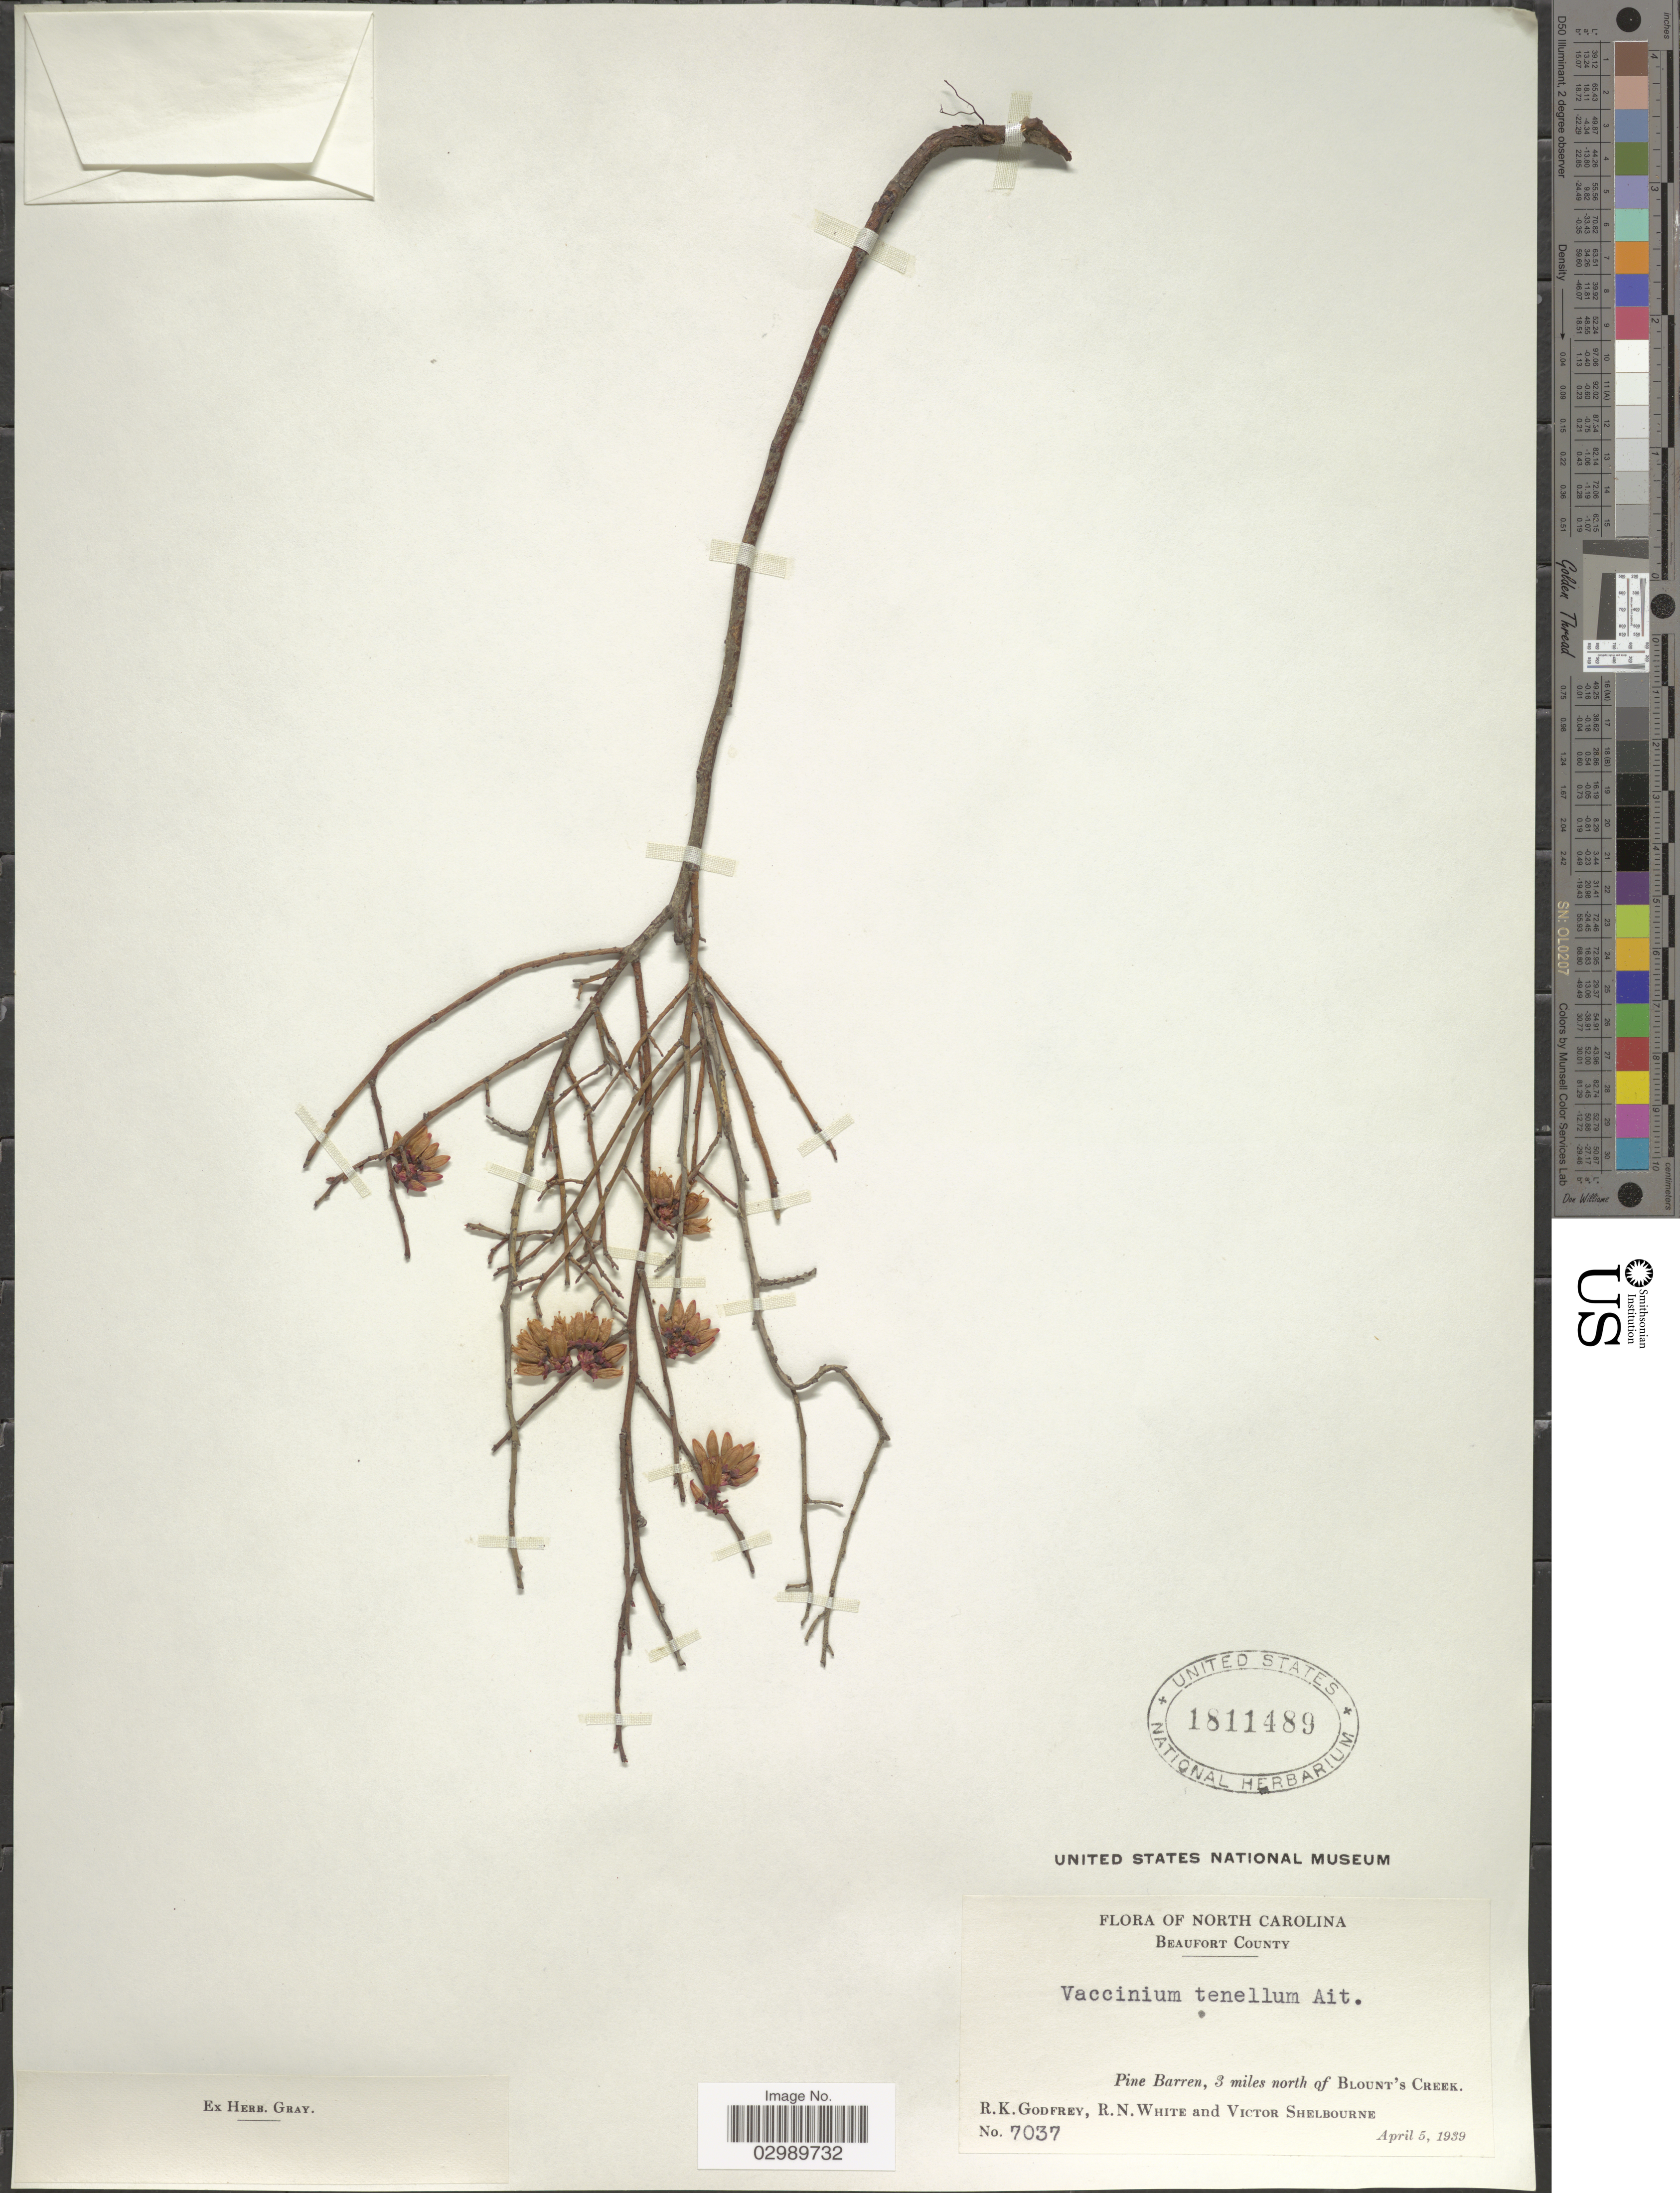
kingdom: Plantae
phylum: Tracheophyta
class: Magnoliopsida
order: Ericales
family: Ericaceae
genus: Vaccinium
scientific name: Vaccinium tenellum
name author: Aiton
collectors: R. K. Godfrey, R. N. White & V. Shelbourne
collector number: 7037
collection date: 1939-04-05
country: United States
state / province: North Carolina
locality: Beaufort County. Pine Barren, 3 miles north of Blount's Creek.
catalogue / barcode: US 1811489